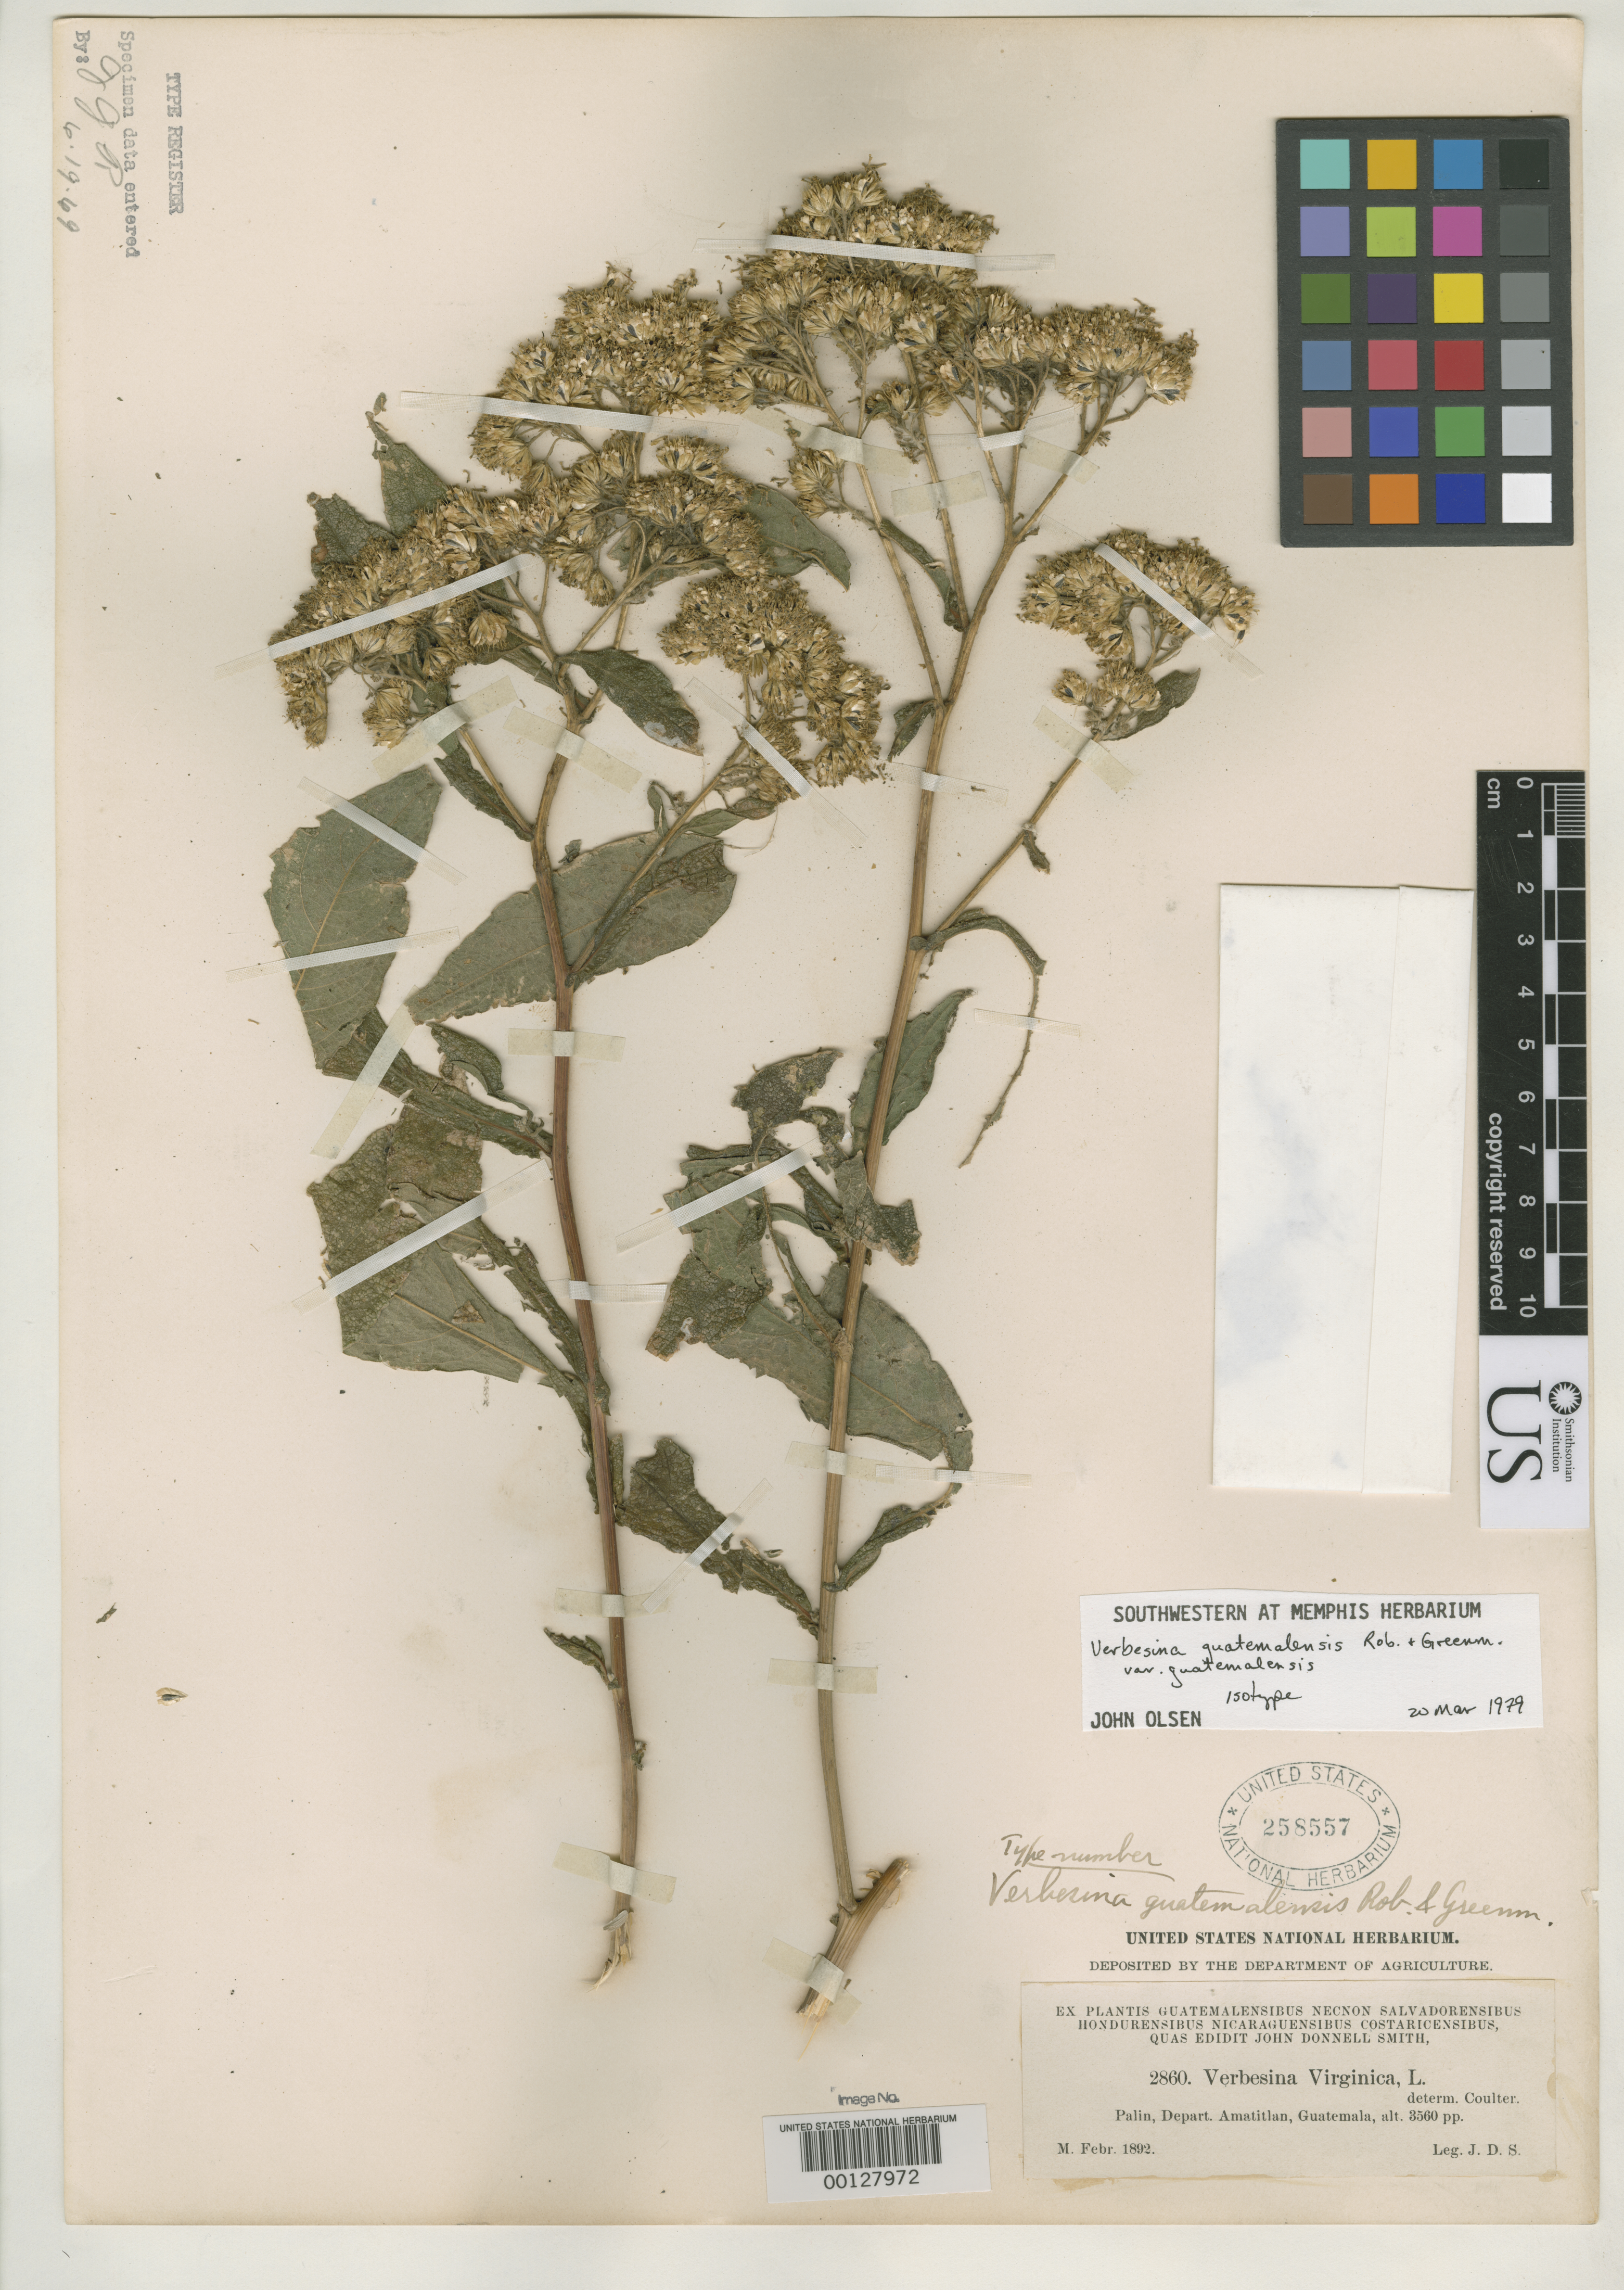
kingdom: Plantae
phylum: Tracheophyta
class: Magnoliopsida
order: Asterales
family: Asteraceae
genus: Verbesina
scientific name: Verbesina guatemalensis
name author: B.L. Rob. & Greenm.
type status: Isotype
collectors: J. Donnell Smith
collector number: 2860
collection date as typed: Feb 1892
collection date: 1892-02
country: Guatemala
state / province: Guatemala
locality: Amatitlán, Palin.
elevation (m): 1100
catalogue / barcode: US 258557